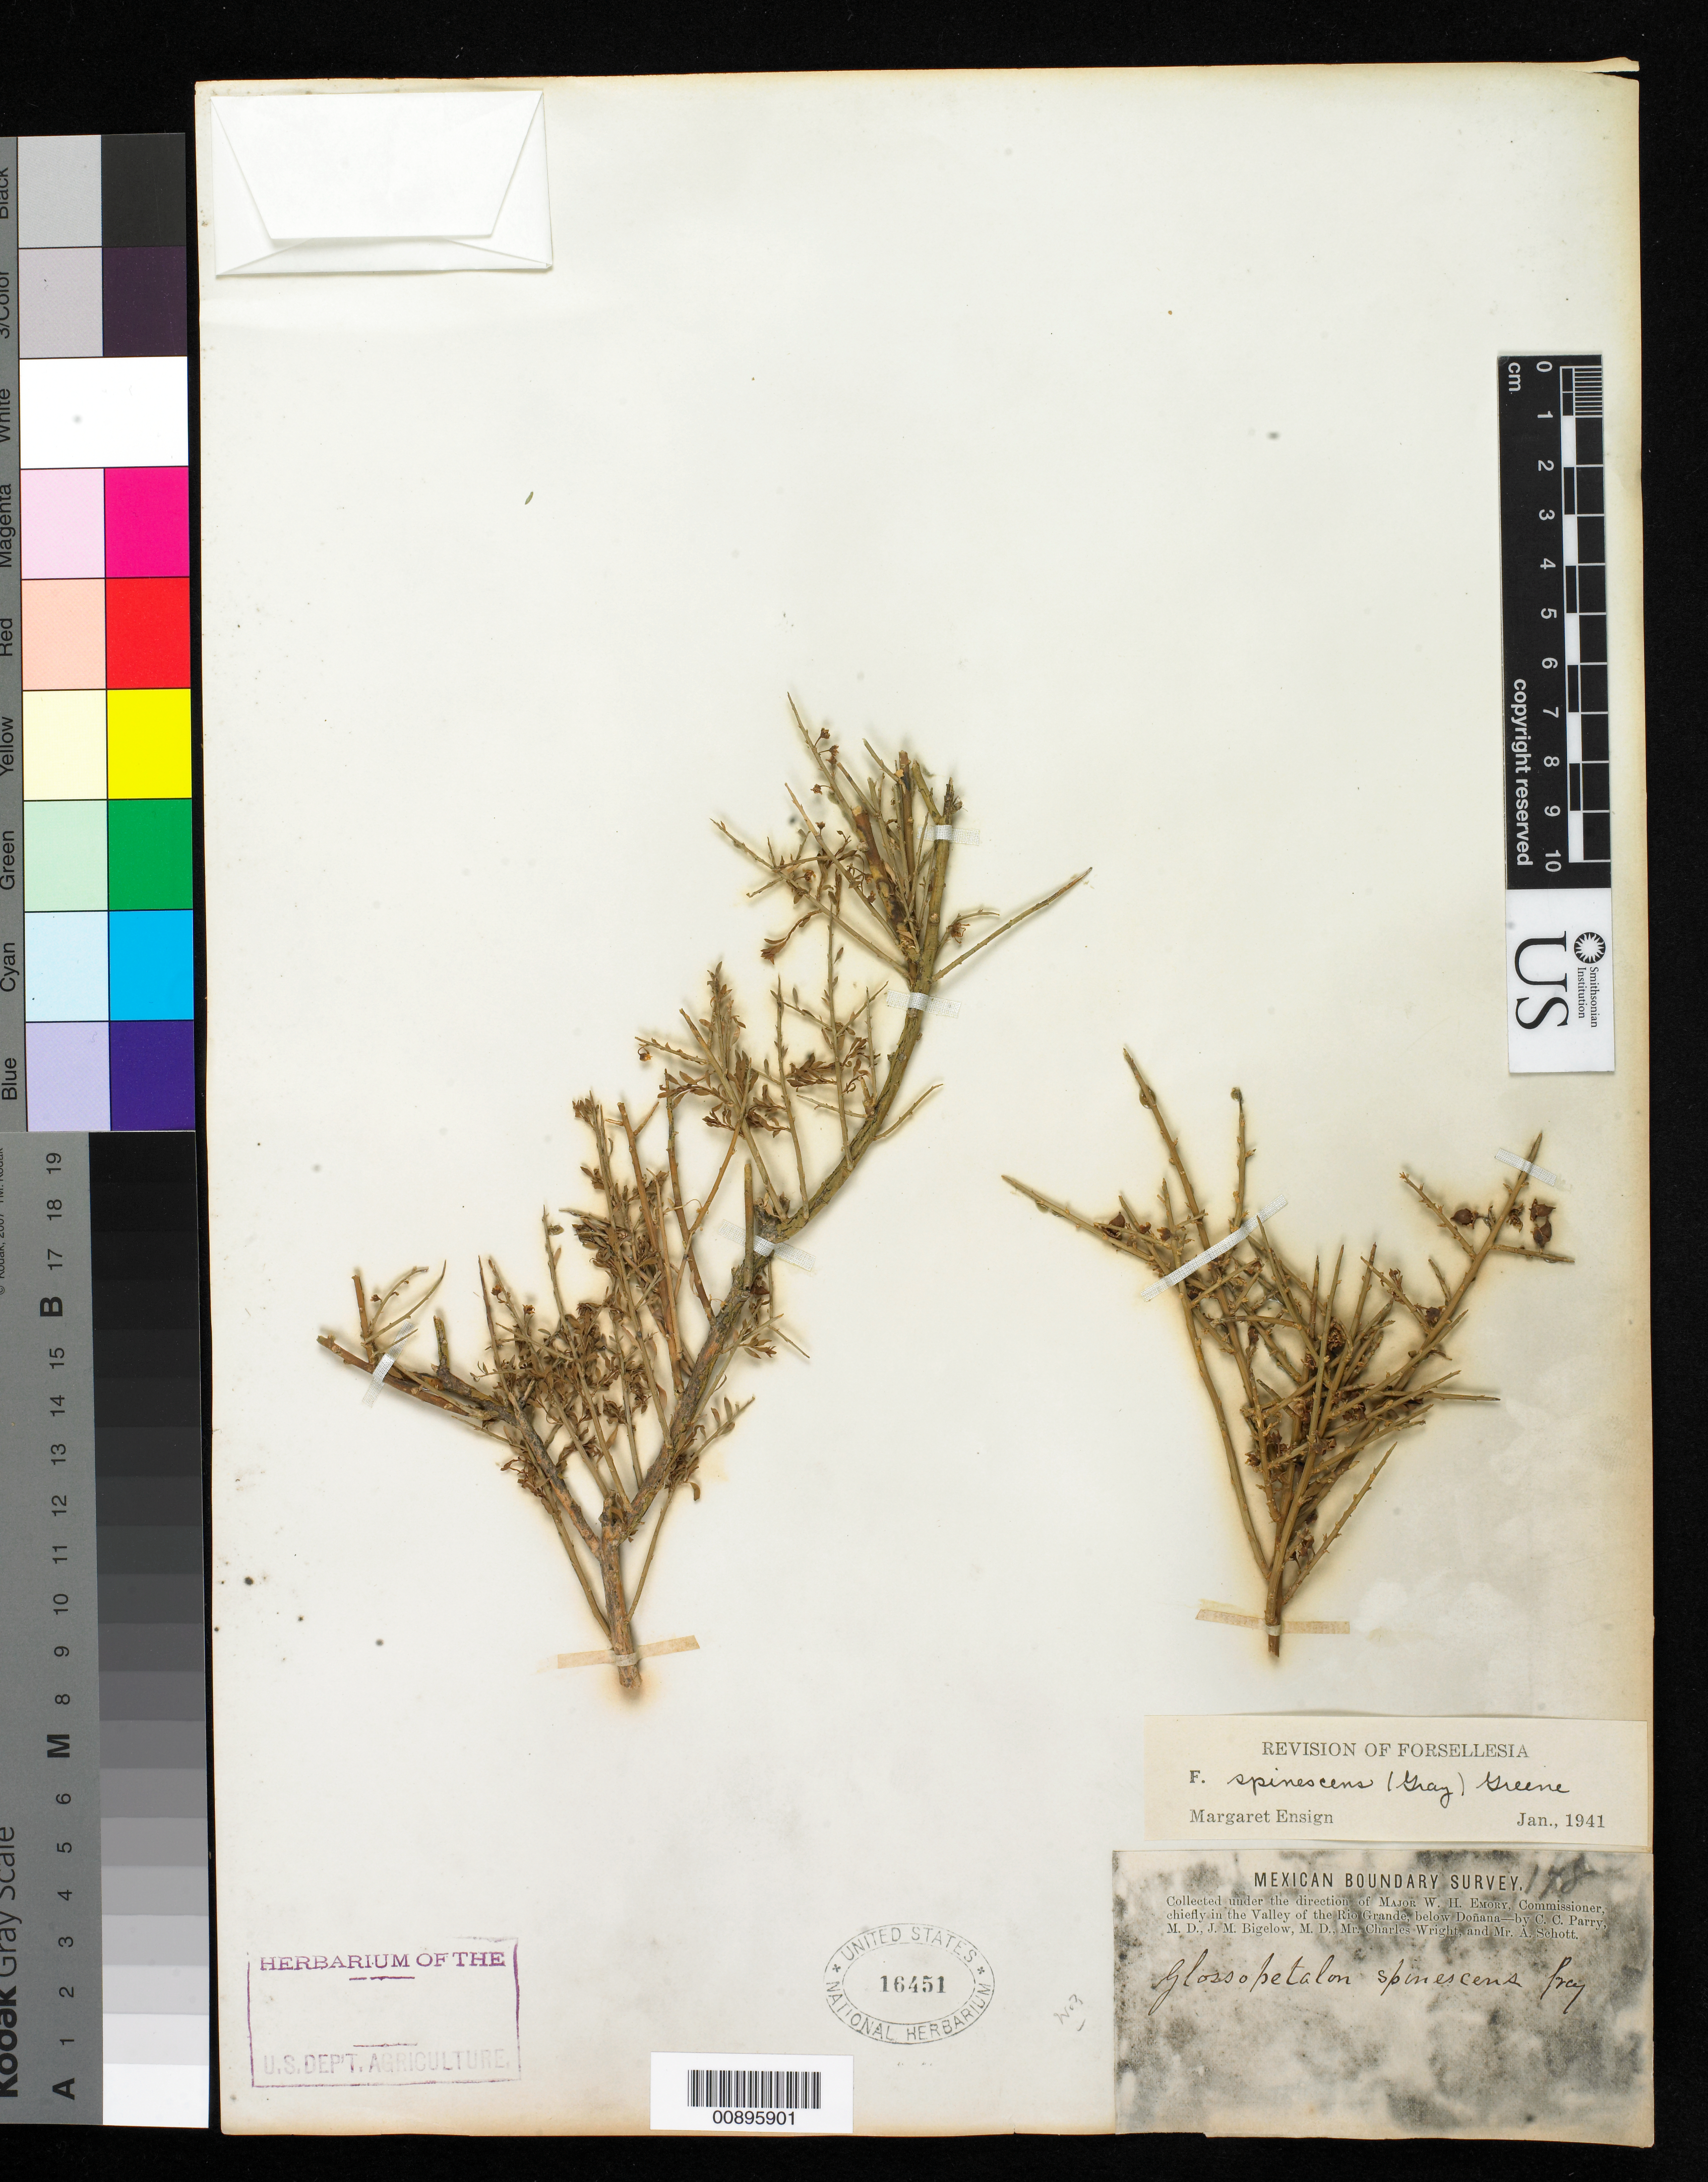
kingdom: Plantae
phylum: Tracheophyta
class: Magnoliopsida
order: Crossosomatales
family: Crossosomataceae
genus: Glossopetalon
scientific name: Glossopetalon spinescens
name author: A. Gray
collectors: C. C. Parry, J. M. Bigelow, C. Wright & A. C. V. Schott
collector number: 178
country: United States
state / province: New Mexico / Texas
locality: Valley of the Rio Grande, below Doñana.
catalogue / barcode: US 16451